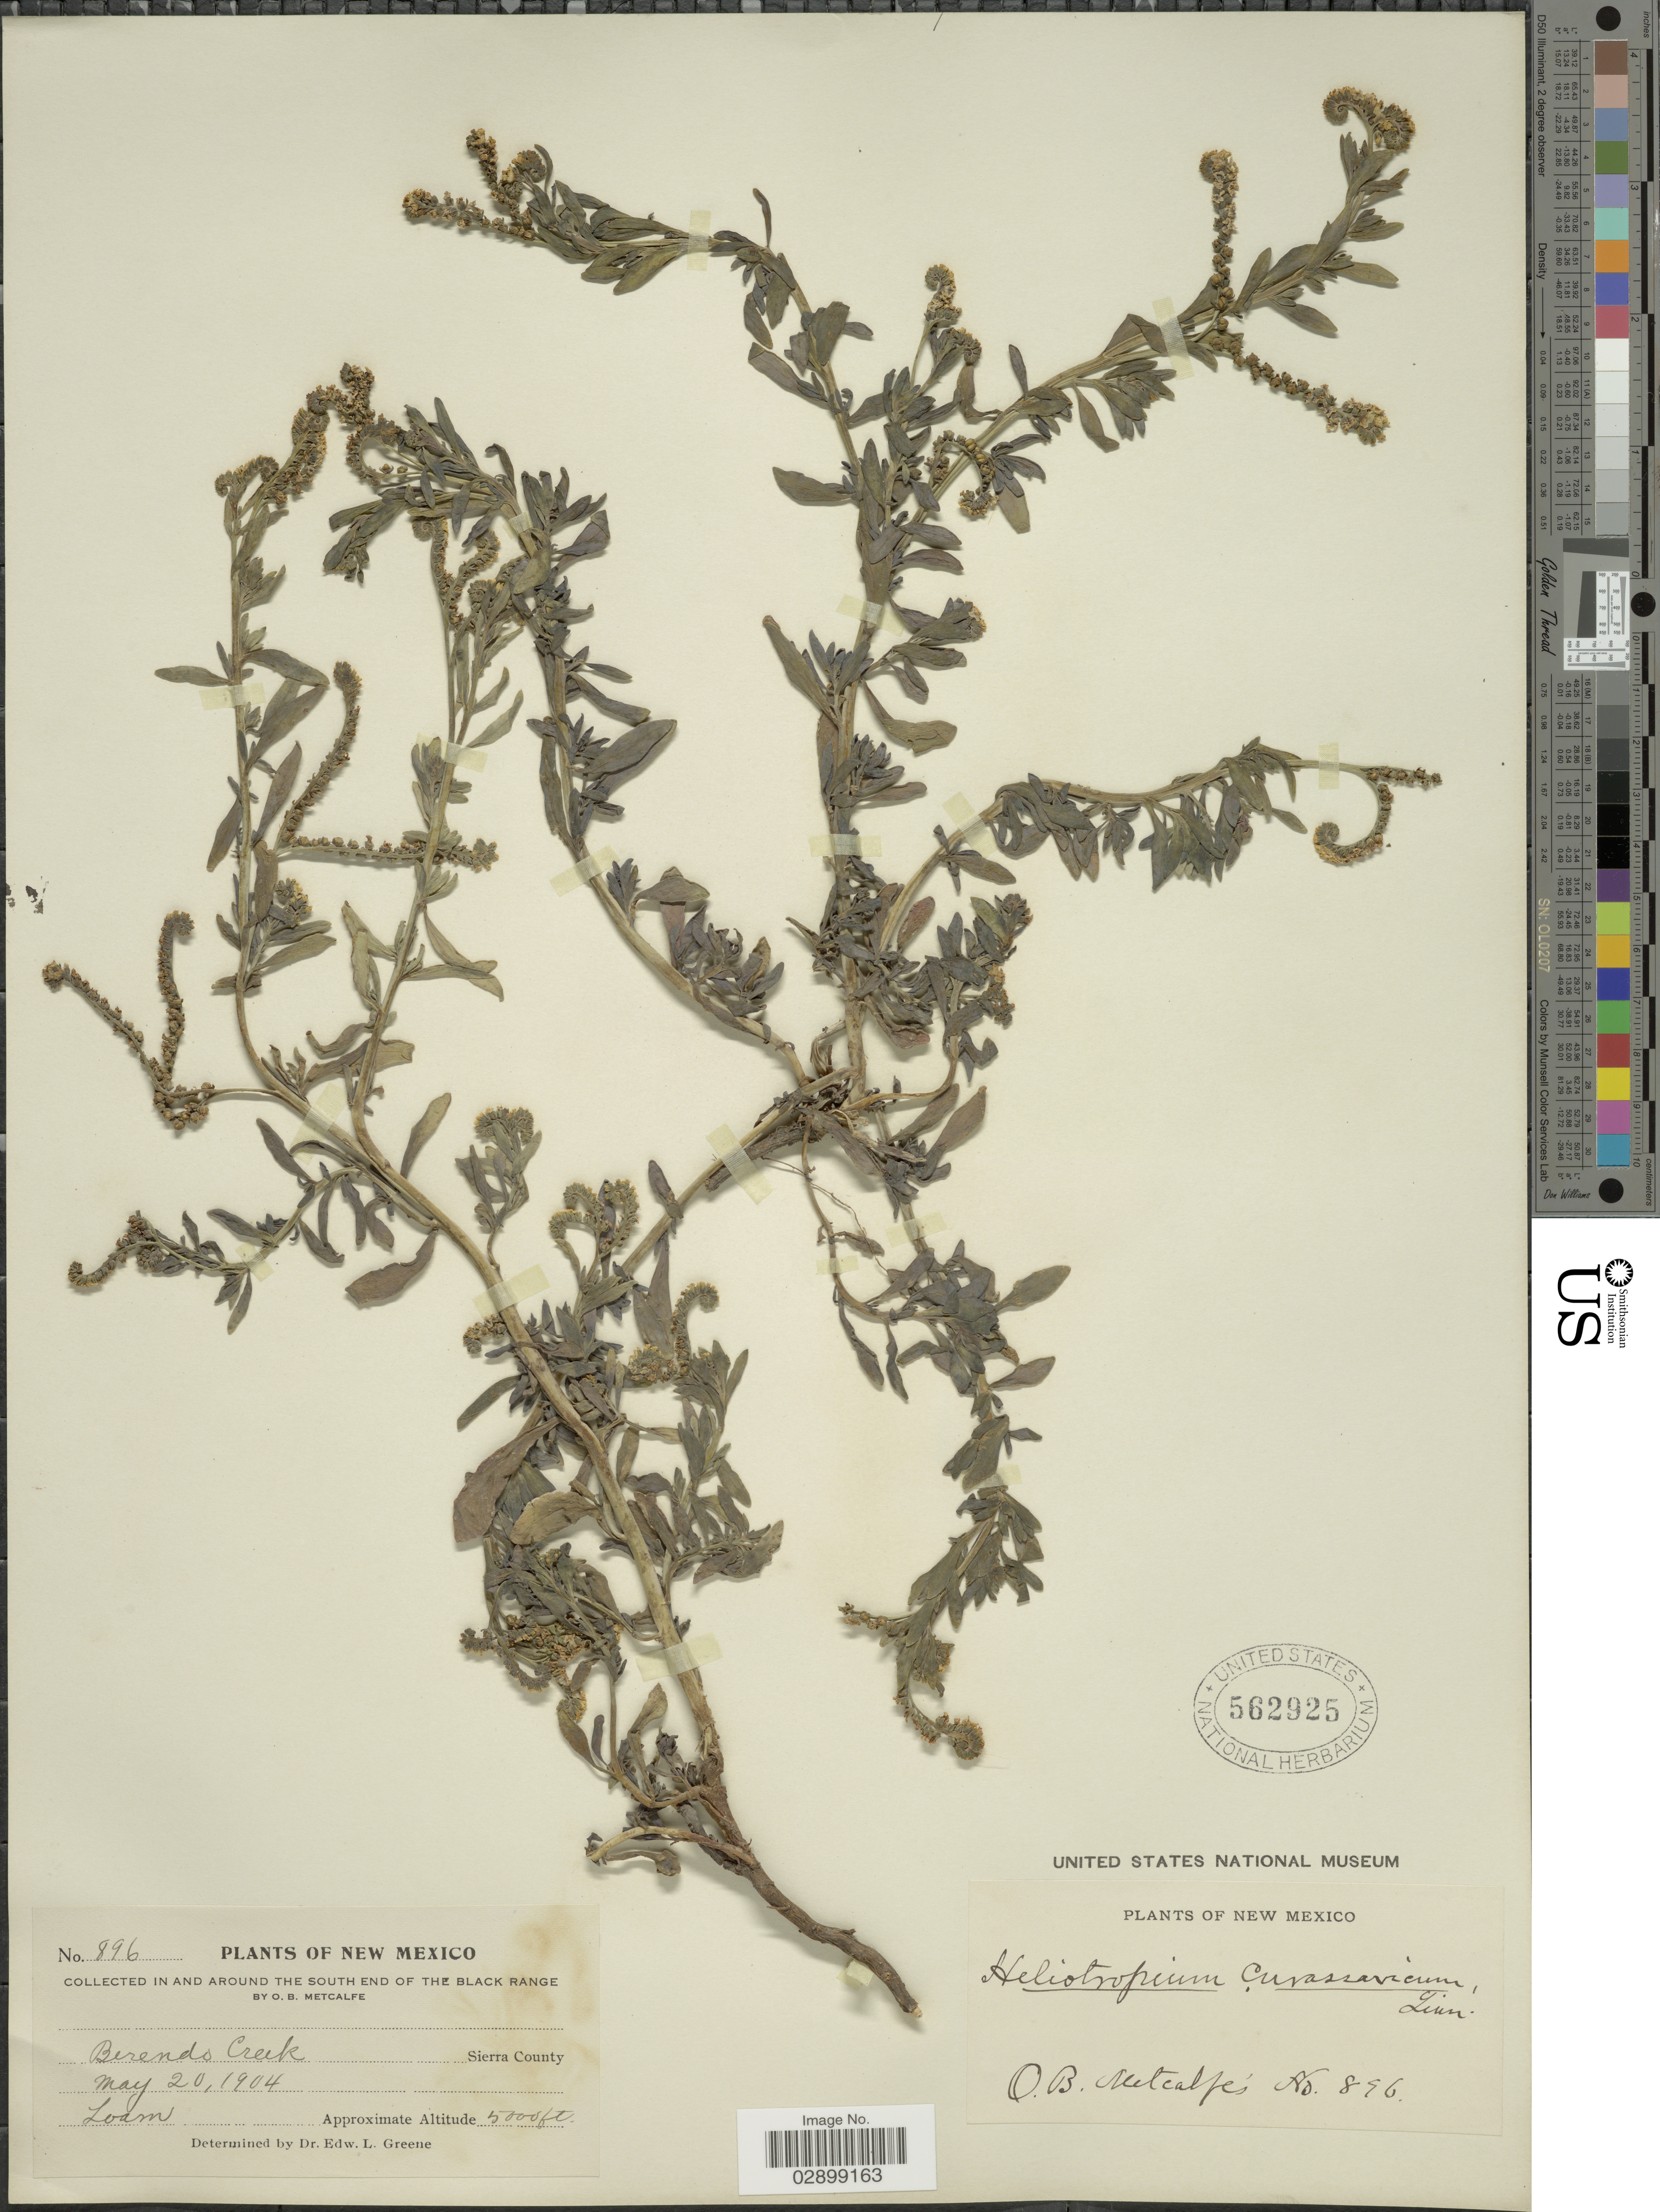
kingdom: Plantae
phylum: Tracheophyta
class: Magnoliopsida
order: Boraginales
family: Heliotropiaceae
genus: Heliotropium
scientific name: Heliotropium curassavicum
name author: L.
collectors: O. B. Metcalfe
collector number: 896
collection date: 1904-05-20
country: United States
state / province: New Mexico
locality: In and around the south end of the Black Range. Berendo Creek. Sierra County.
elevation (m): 1524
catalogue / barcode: US 562925